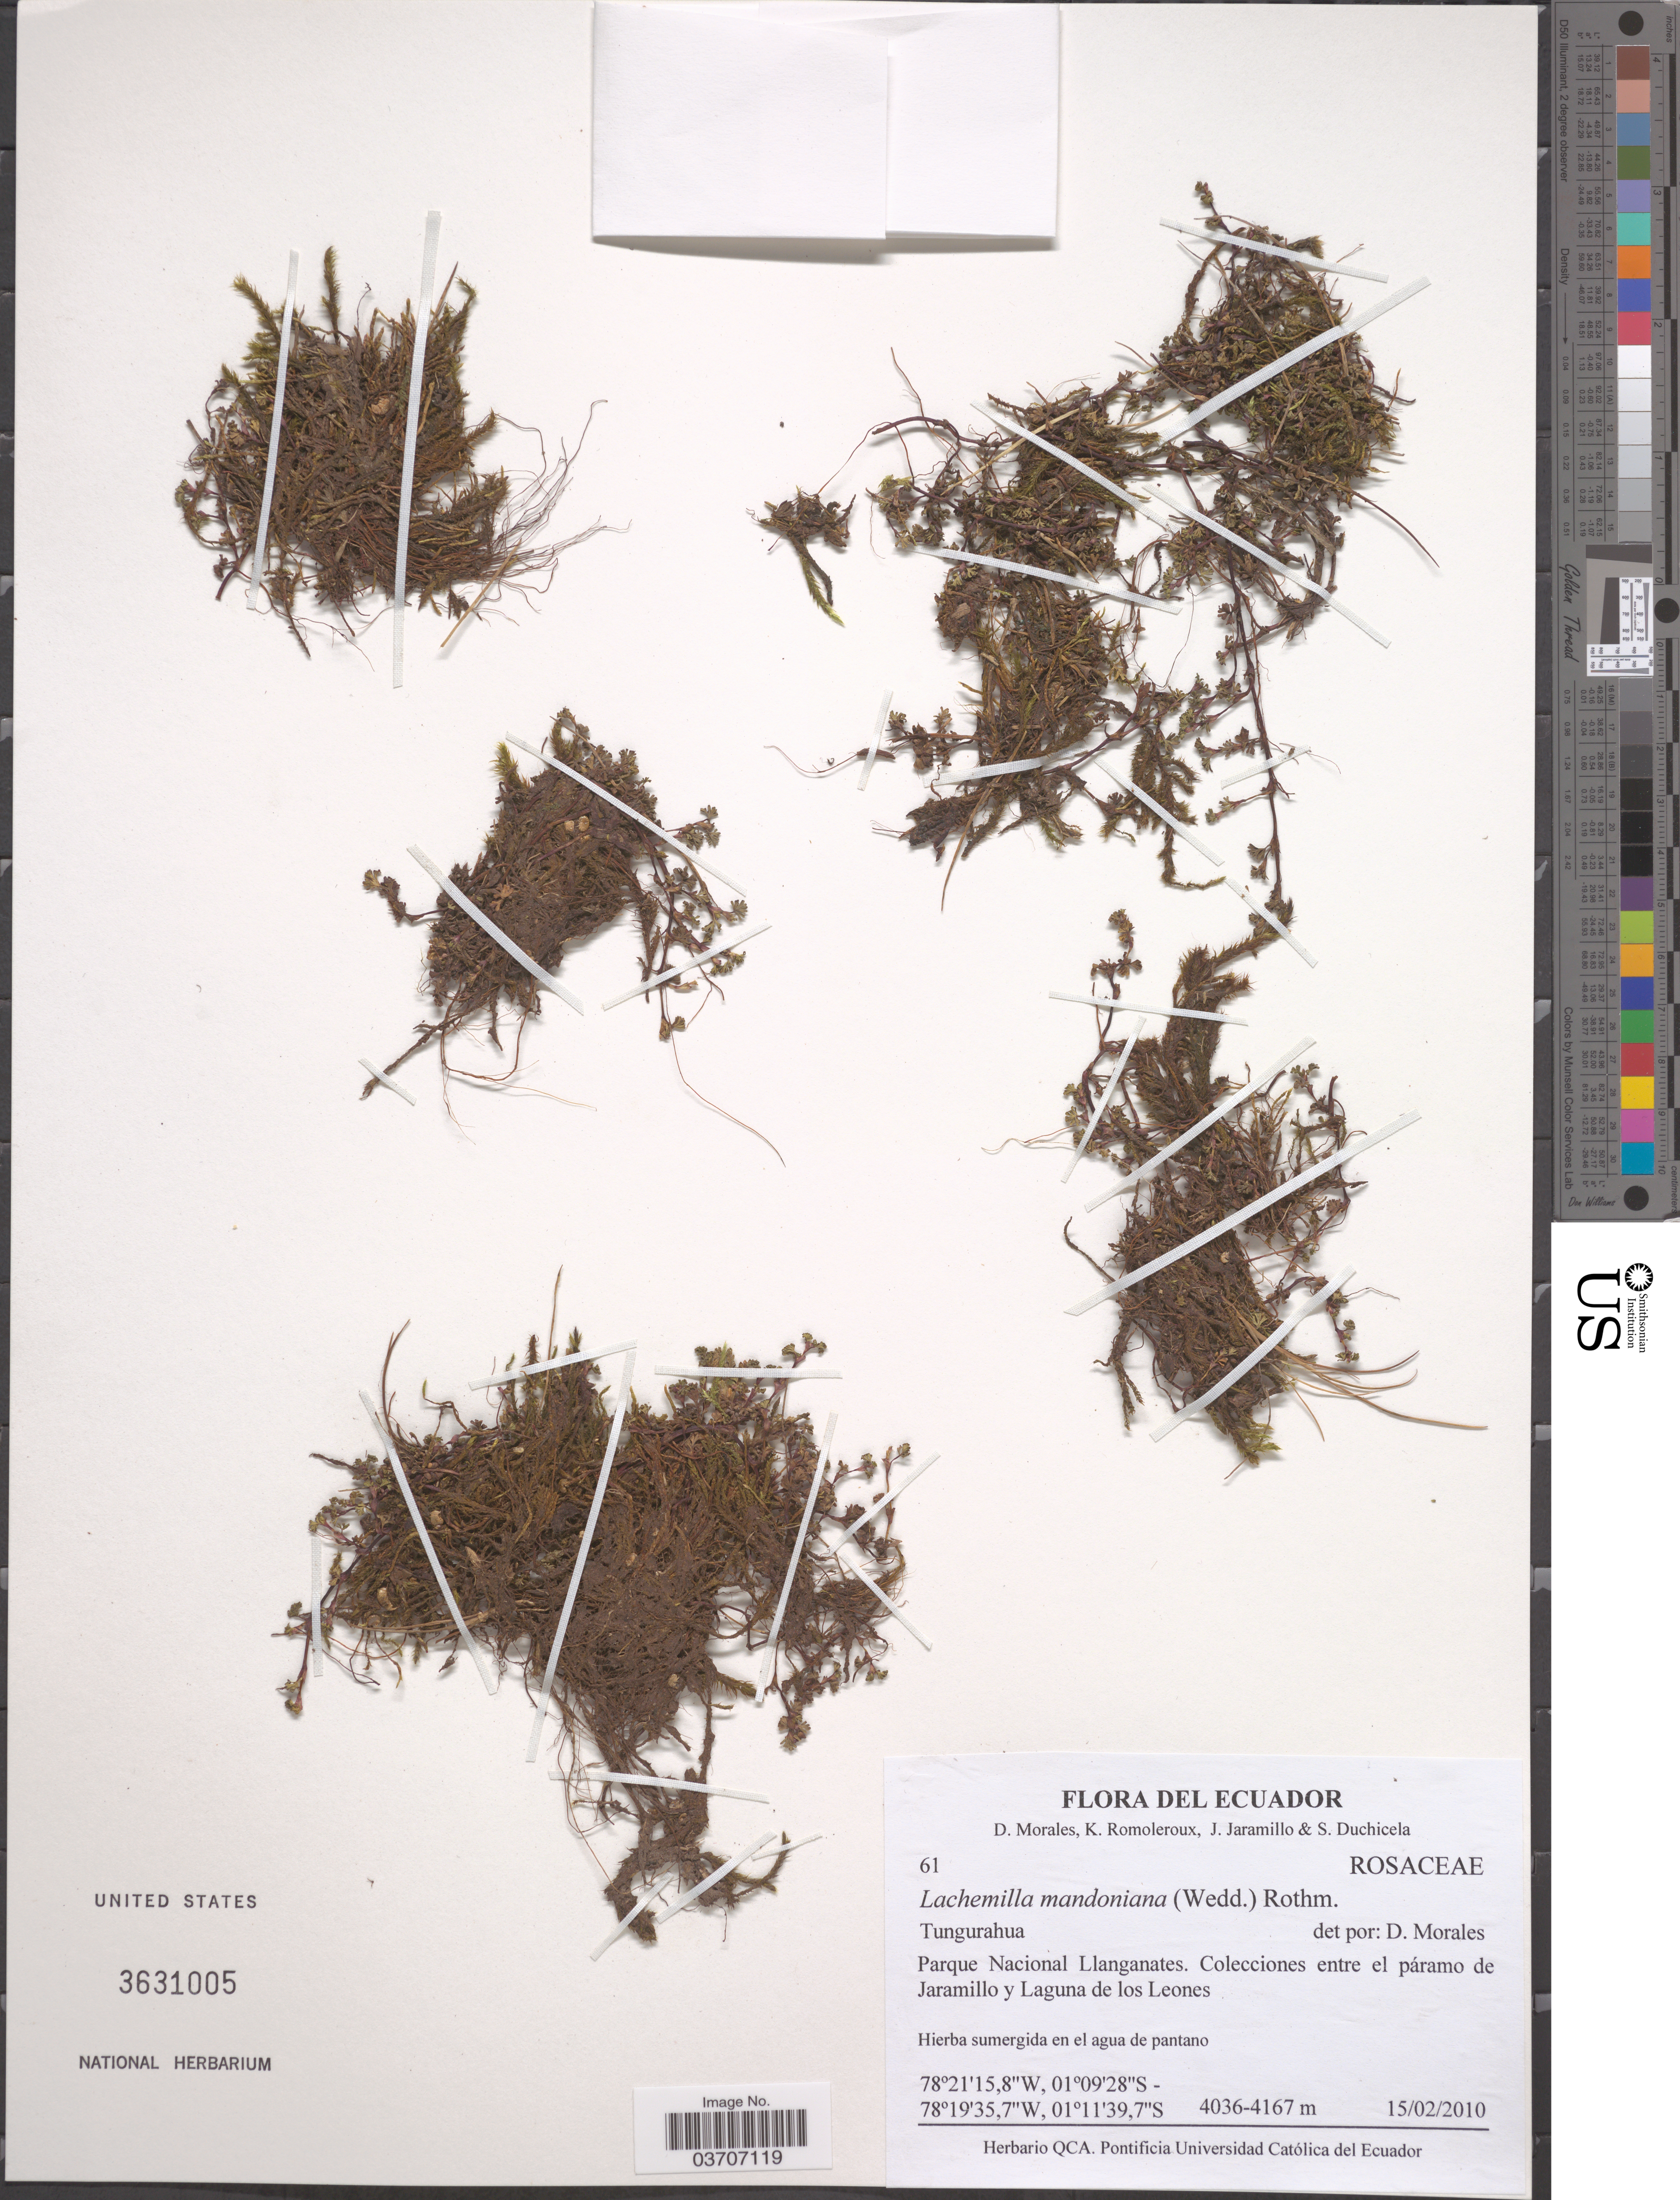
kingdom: Plantae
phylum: Tracheophyta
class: Magnoliopsida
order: Rosales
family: Rosaceae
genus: Lachemilla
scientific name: Lachemilla mandoniana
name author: (Wedd.) Rothm.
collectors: D. Morales, K. Romoleroux, J. Jaramillo & S. Duchicela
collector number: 61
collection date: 2010-02-15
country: Ecuador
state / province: Tungurahua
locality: Parque Nacional Llanganates. Colecciones entre el páramo de Jaramillo y Laguna de los Leones.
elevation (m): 4036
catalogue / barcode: US 3631005